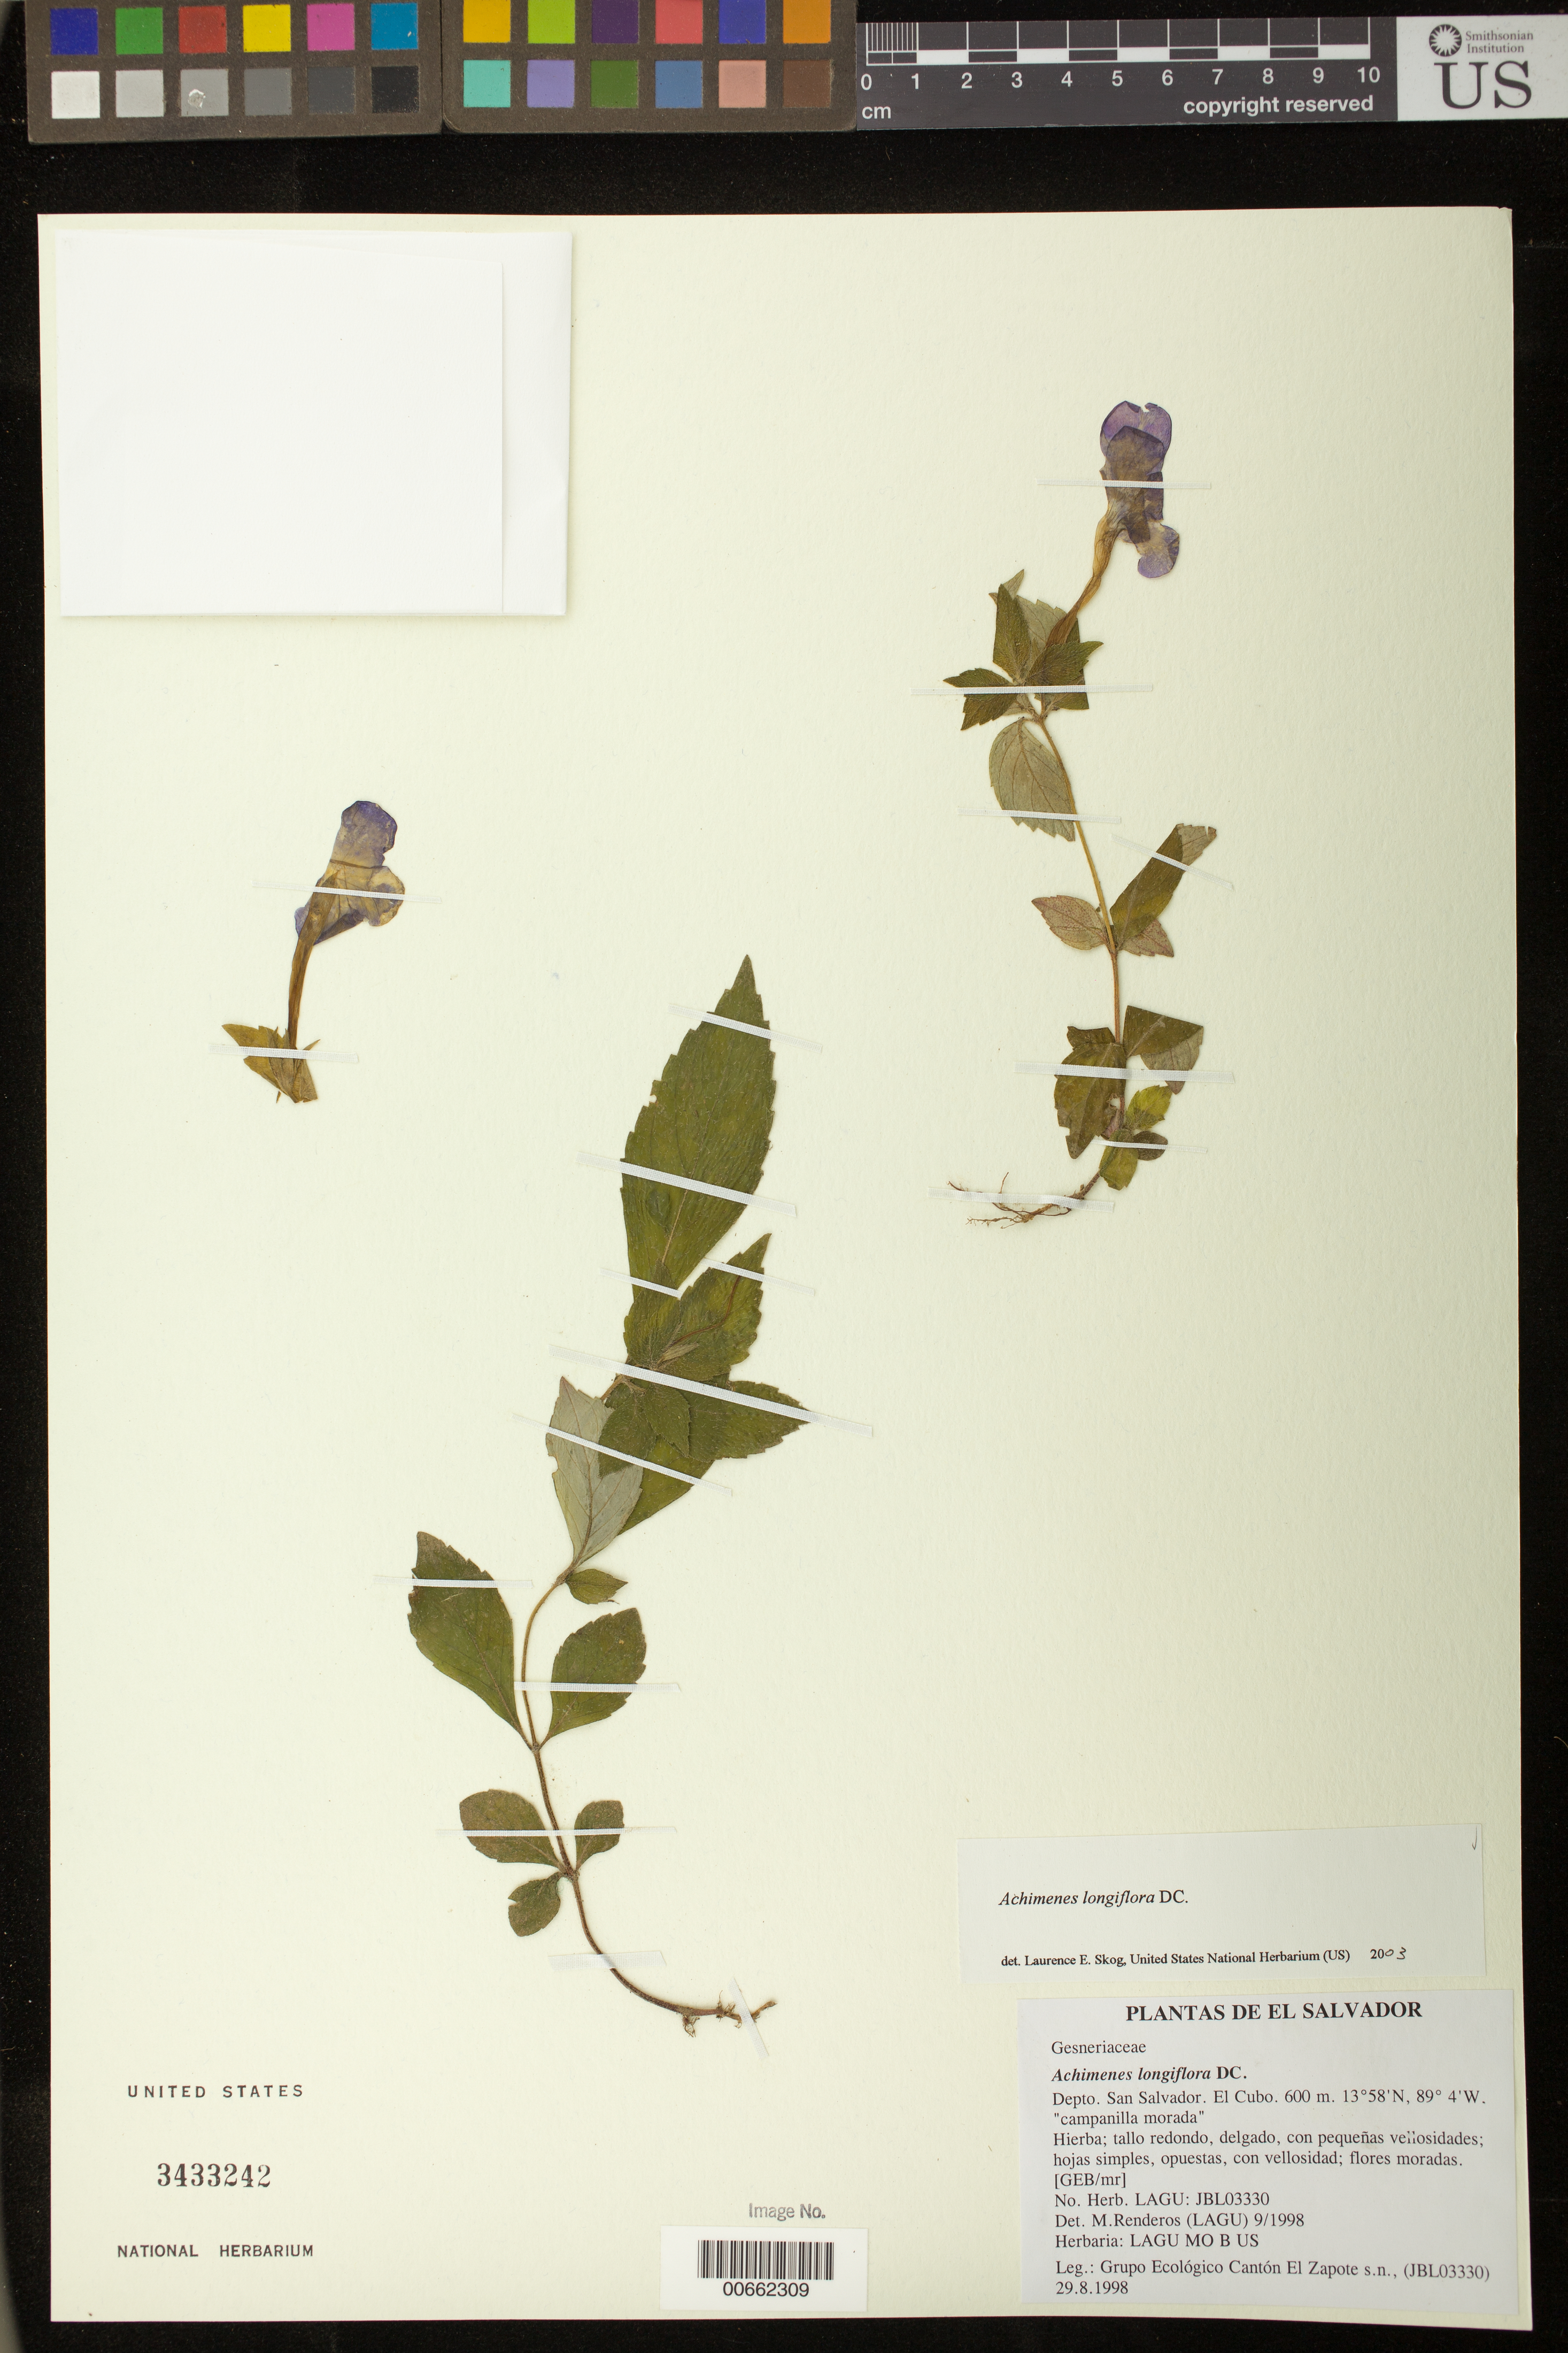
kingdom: Plantae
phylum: Tracheophyta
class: Magnoliopsida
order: Lamiales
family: Gesneriaceae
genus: Achimenes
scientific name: Achimenes longiflora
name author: DC.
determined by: Skog, Laurence E.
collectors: Grupo Ecol. Cantón El Zapote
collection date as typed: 29 Aug 1998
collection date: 1998-08-29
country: El Salvador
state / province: San Salvador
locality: El Cubo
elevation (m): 600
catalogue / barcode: US 3433242